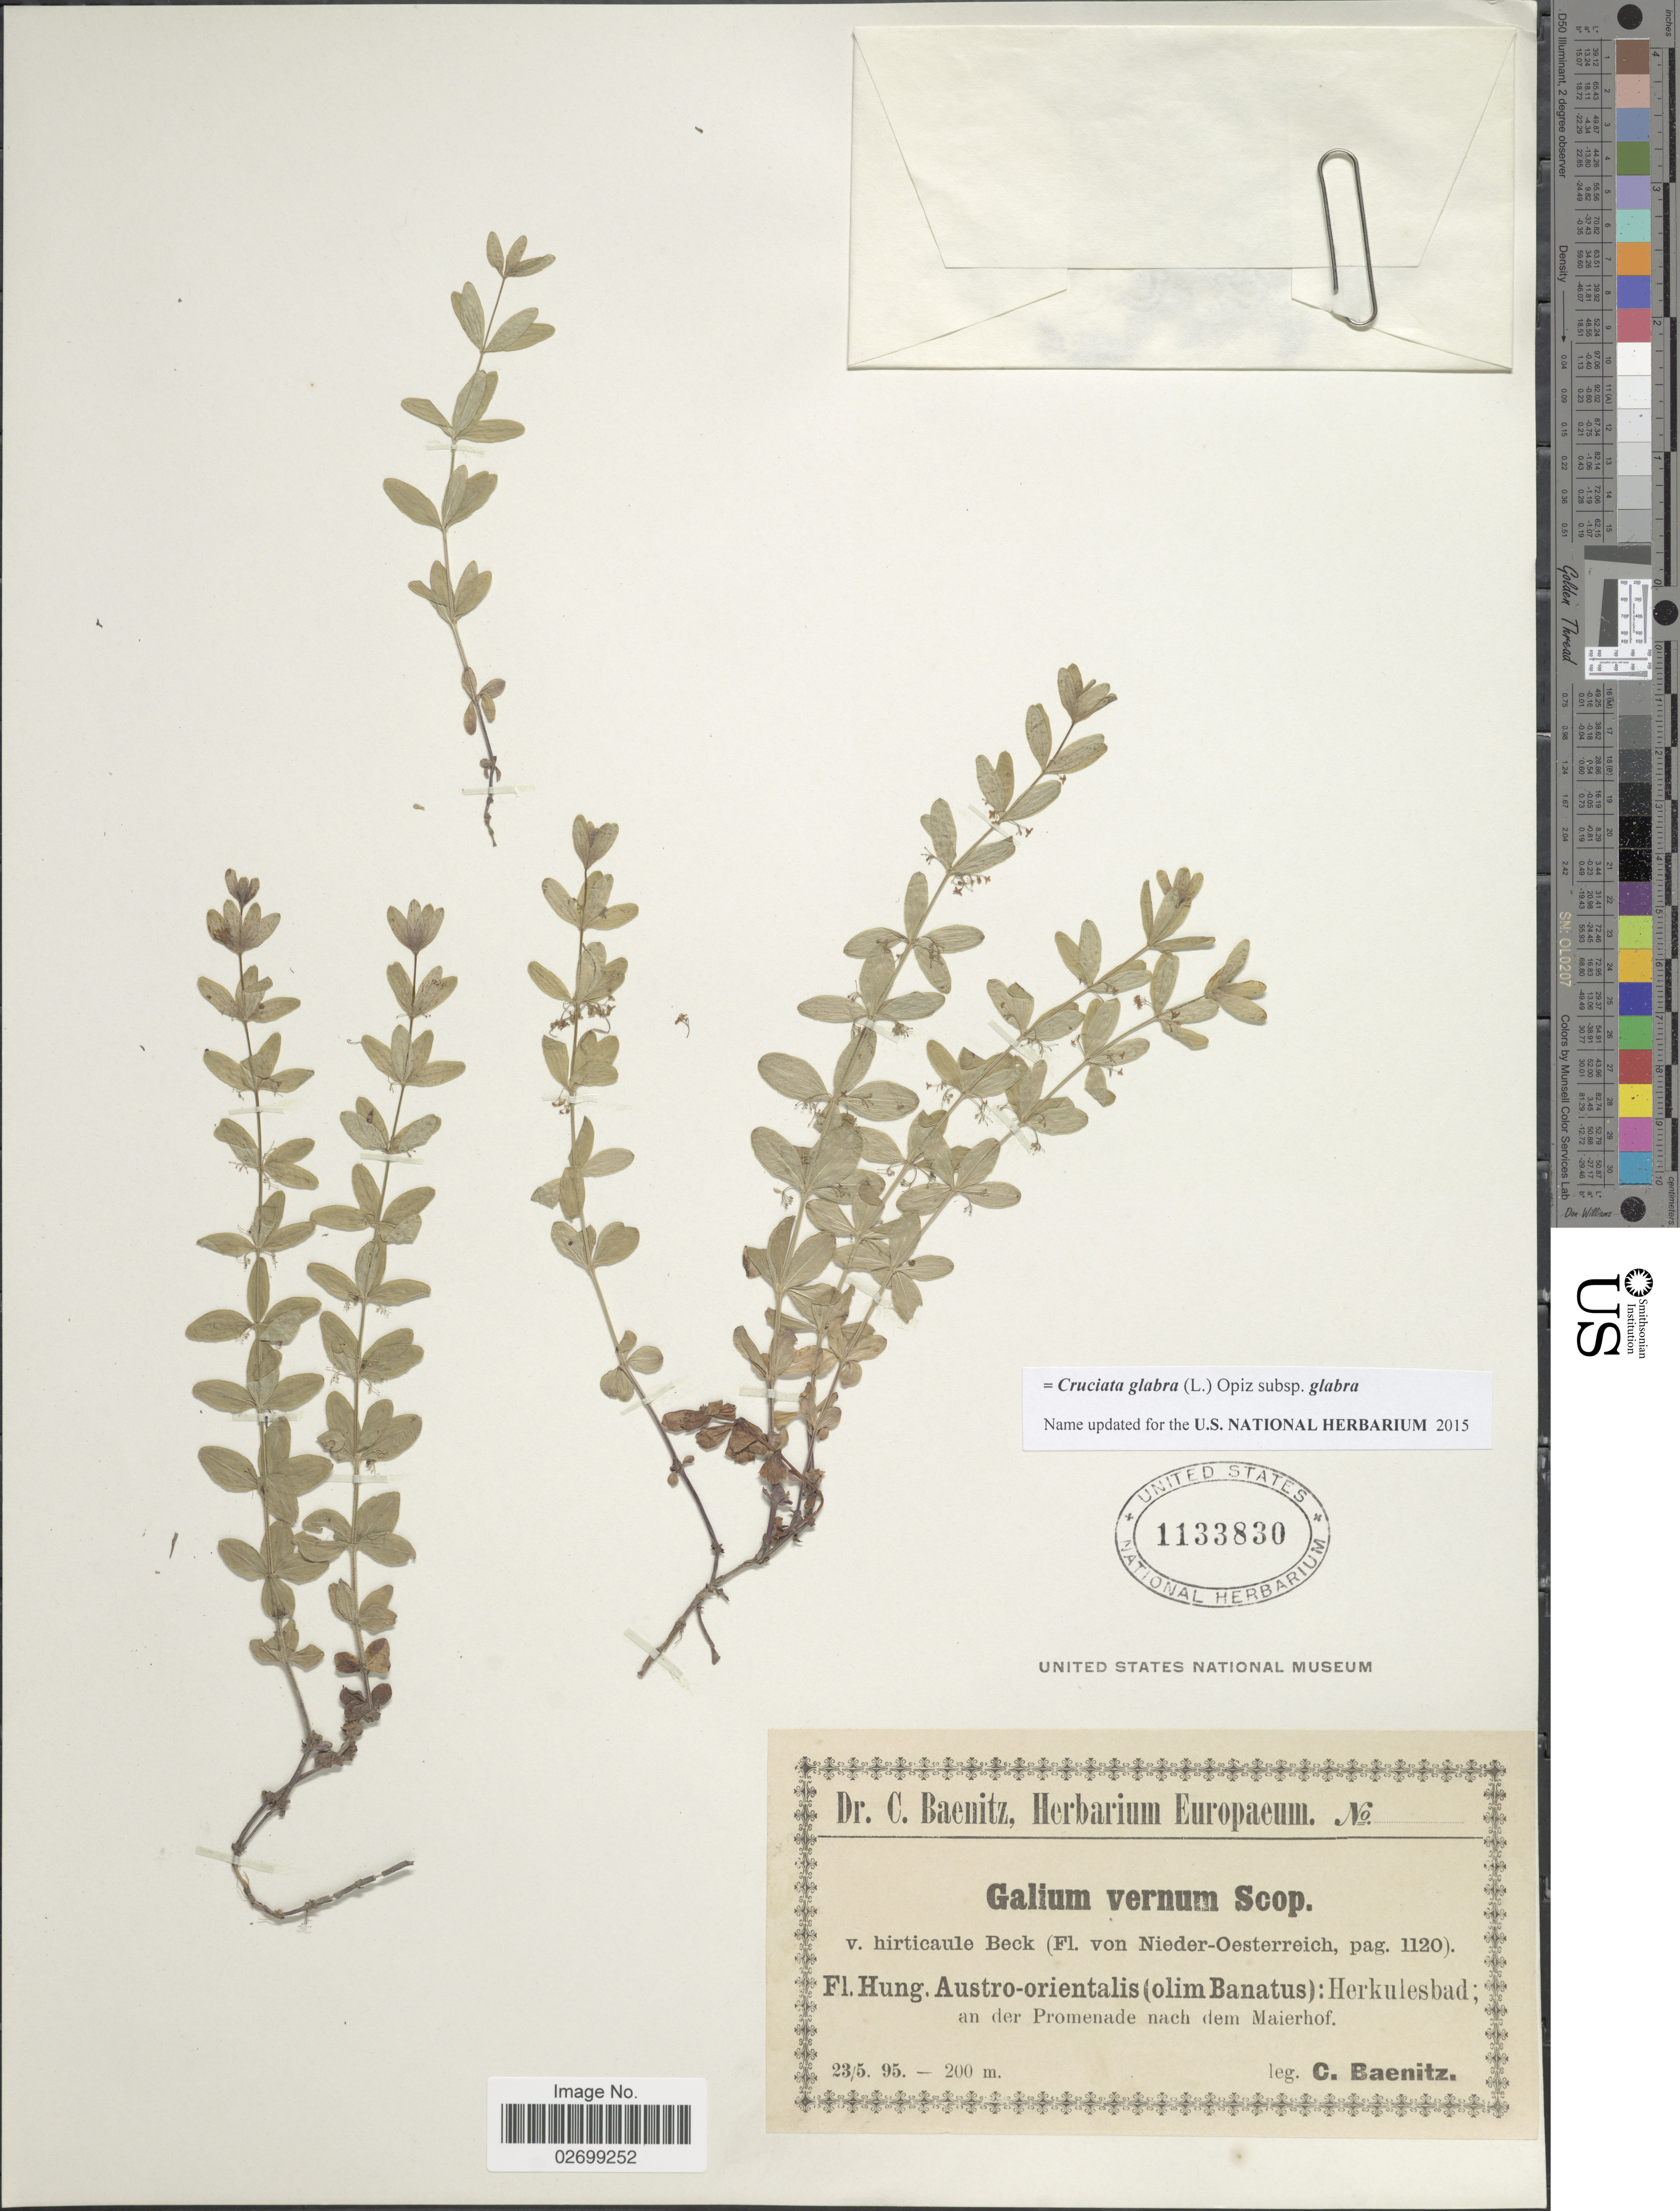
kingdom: Plantae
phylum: Tracheophyta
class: Magnoliopsida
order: Gentianales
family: Rubiaceae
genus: Cruciata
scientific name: Cruciata glabra subsp. glabra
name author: (L.) Opiz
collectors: C. G. Baenitz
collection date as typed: Transcribed d/m/y: 23/5/95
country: Romania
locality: Hung. Austro-orientalis (olim Banatus): Herkulesbad, and er Promenade nach dem Maierhof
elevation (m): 200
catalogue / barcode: US 1133830